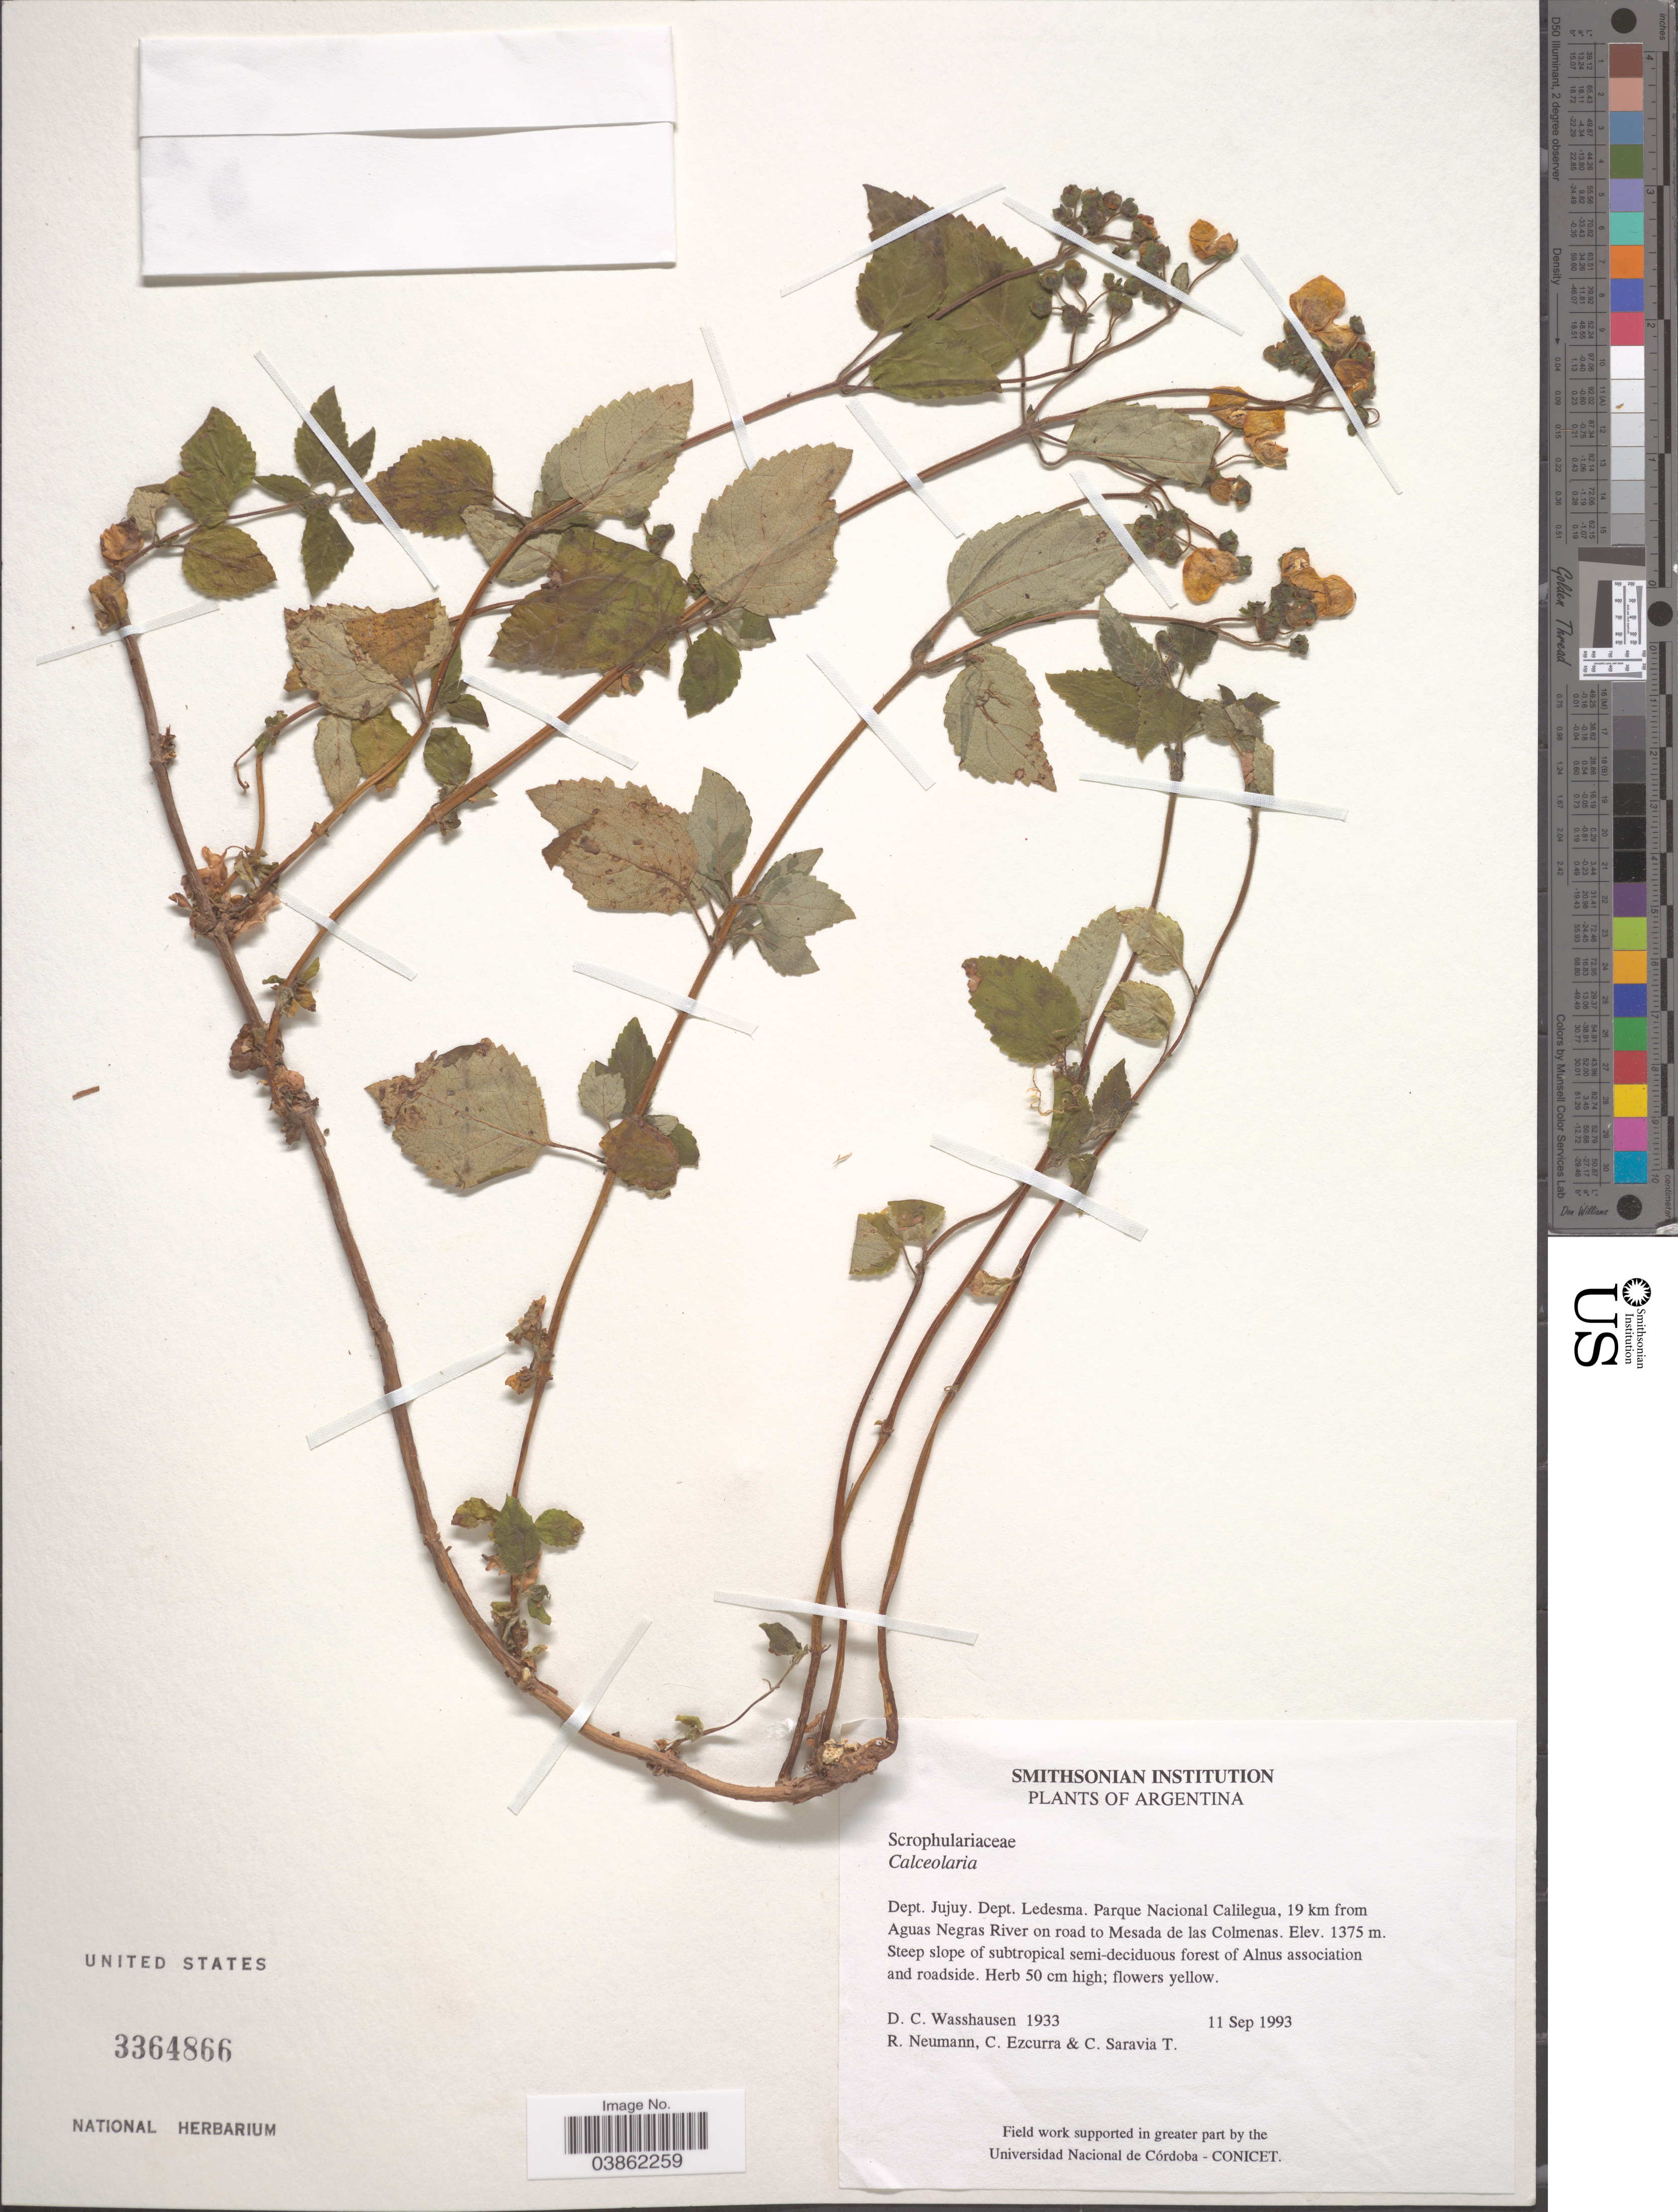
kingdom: Plantae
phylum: Tracheophyta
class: Magnoliopsida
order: Lamiales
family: Calceolariaceae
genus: Calceolaria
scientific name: Calceolaria sp.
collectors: D. C. Wasshausen, R. Neumann, C. Ezcurra & C. Saravia T.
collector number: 1933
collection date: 1993-09-11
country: Argentina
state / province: Jujuy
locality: Dept. Jujuy. Dept. Ledesma. Parque Nacional Calilegua, 19 km from Aguas Negras River on road to Mesada de las Colmenas.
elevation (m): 1375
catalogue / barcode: US 3364866